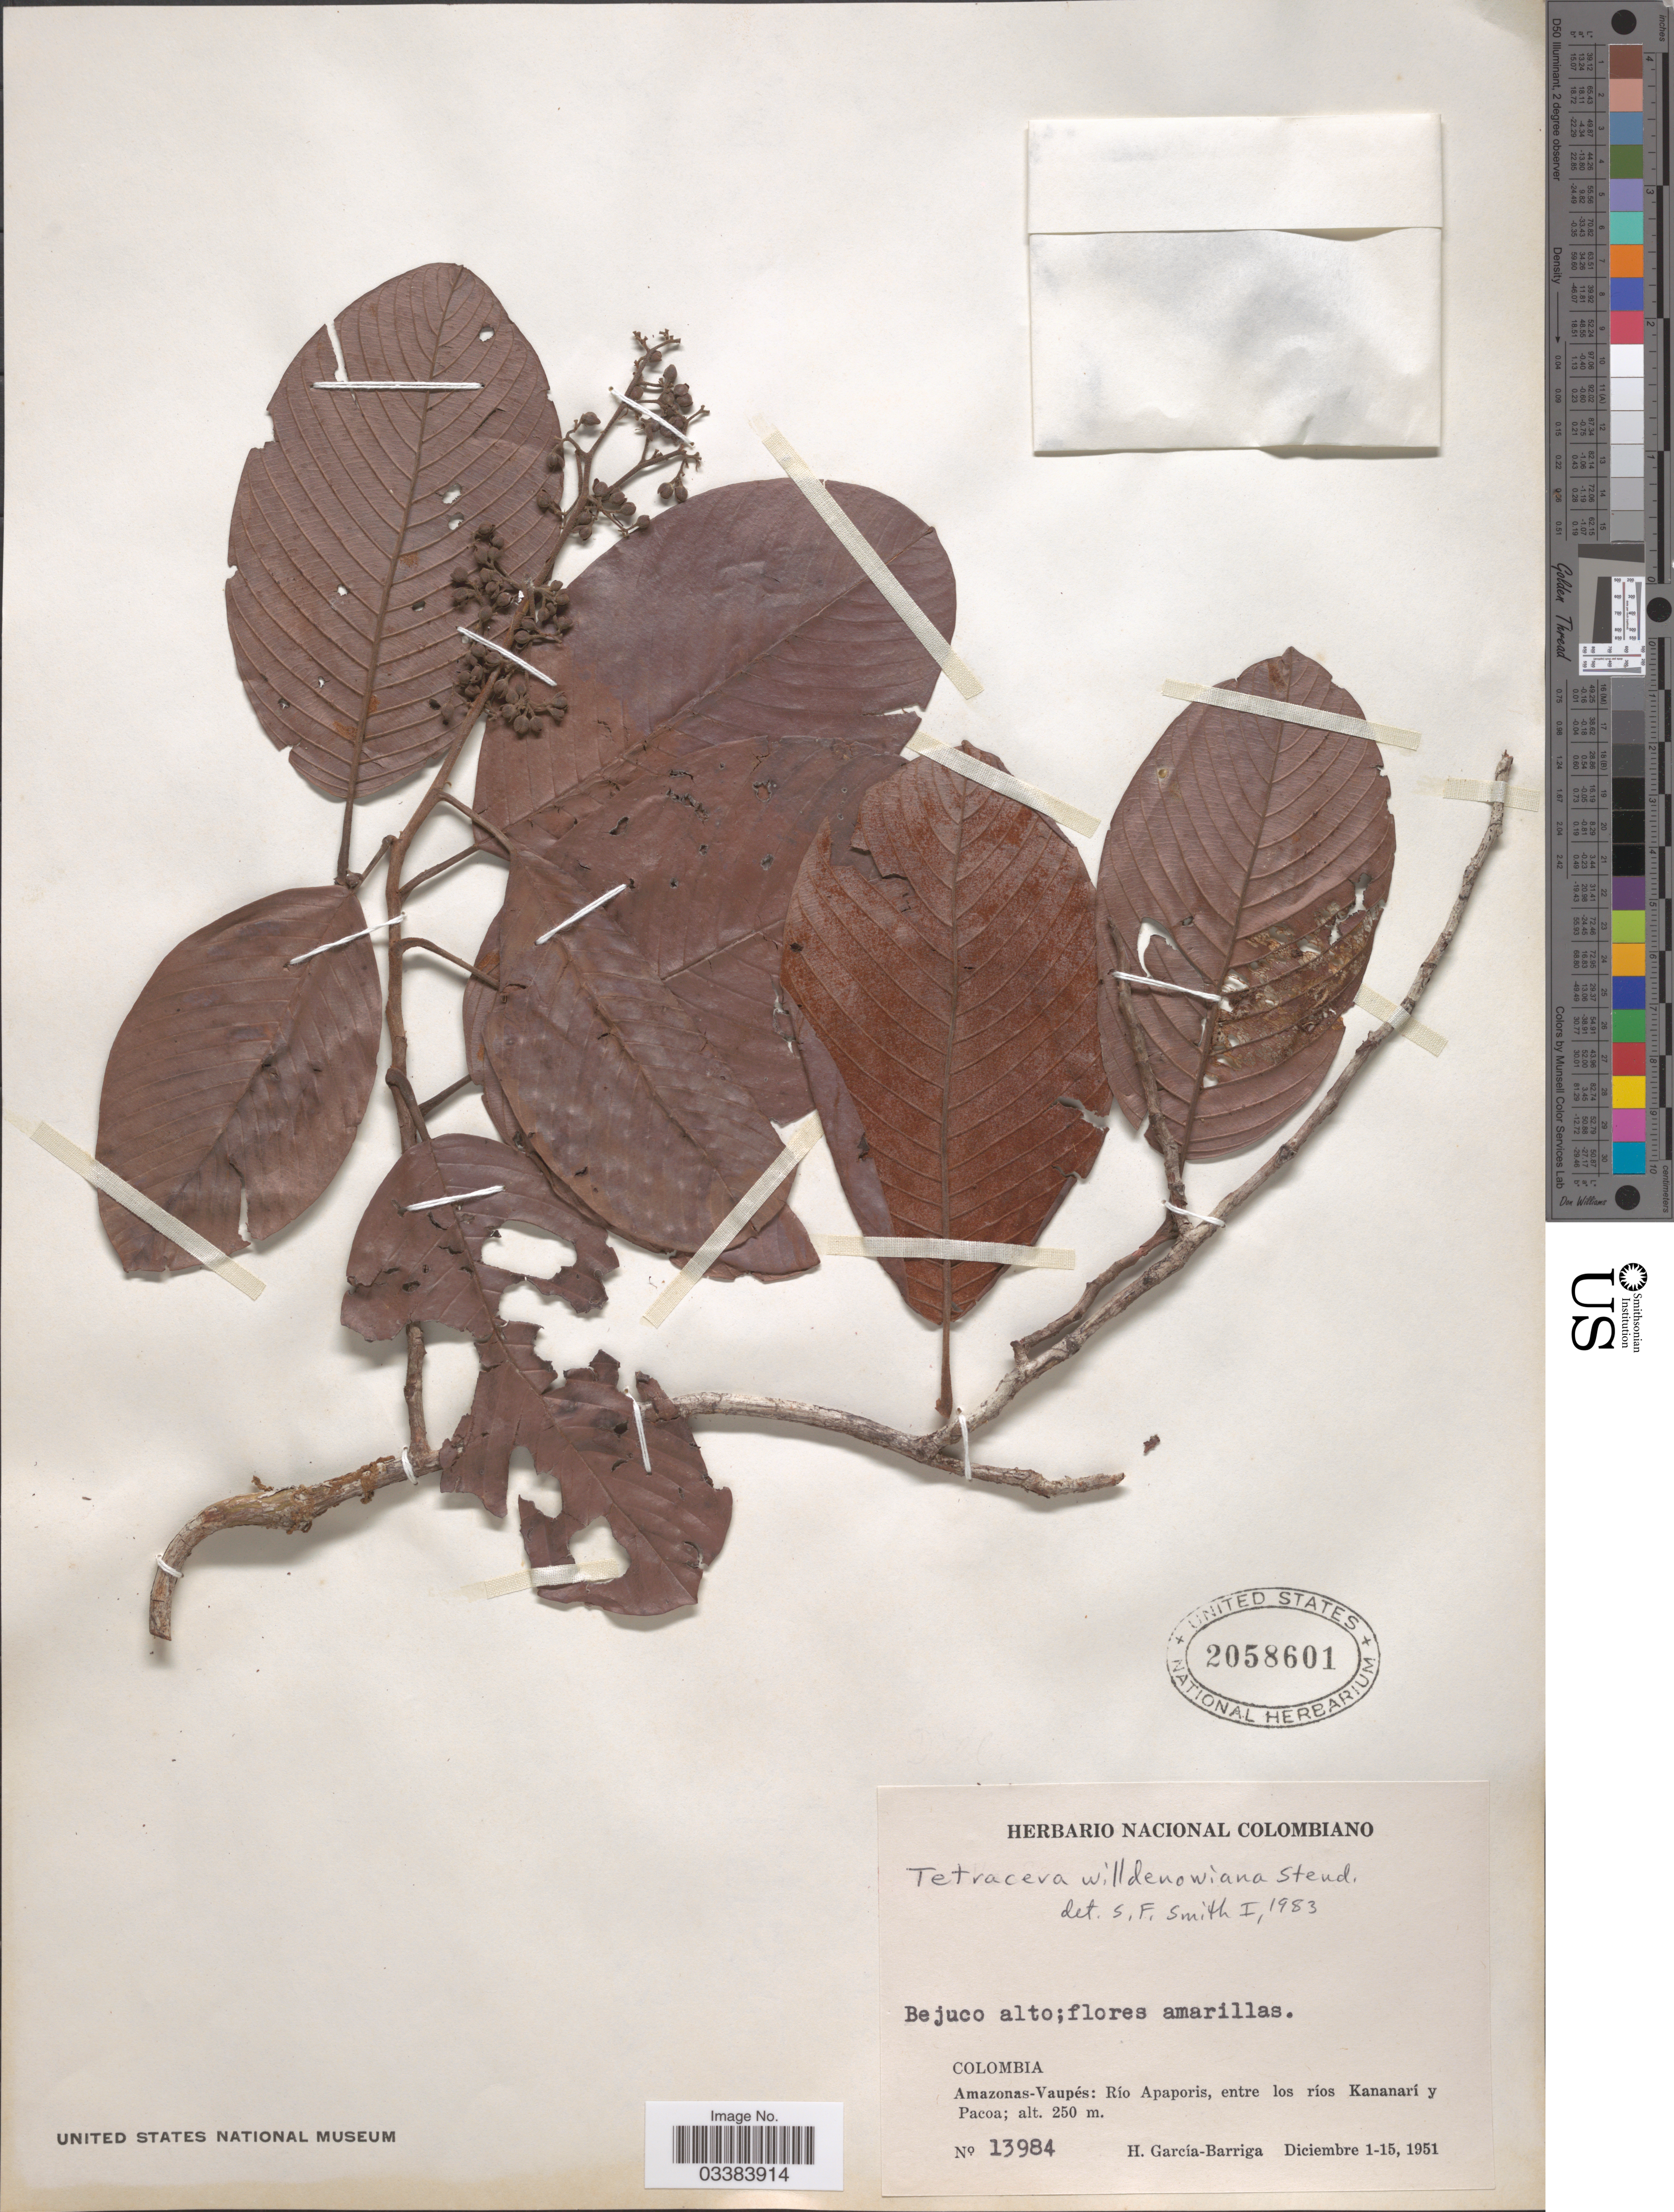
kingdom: Plantae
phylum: Tracheophyta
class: Magnoliopsida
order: Dilleniales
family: Dilleniaceae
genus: Tetracera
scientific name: Tetracera willdenowiana subsp. willdenowiana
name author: Steud.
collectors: H. García Barriga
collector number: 13984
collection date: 1951-12-01/1951-12-15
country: Colombia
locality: Amazonas - Vaupés: Río Apaporis, entre los ríos Kananarí y Pacoa.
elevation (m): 250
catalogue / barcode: US 2058601